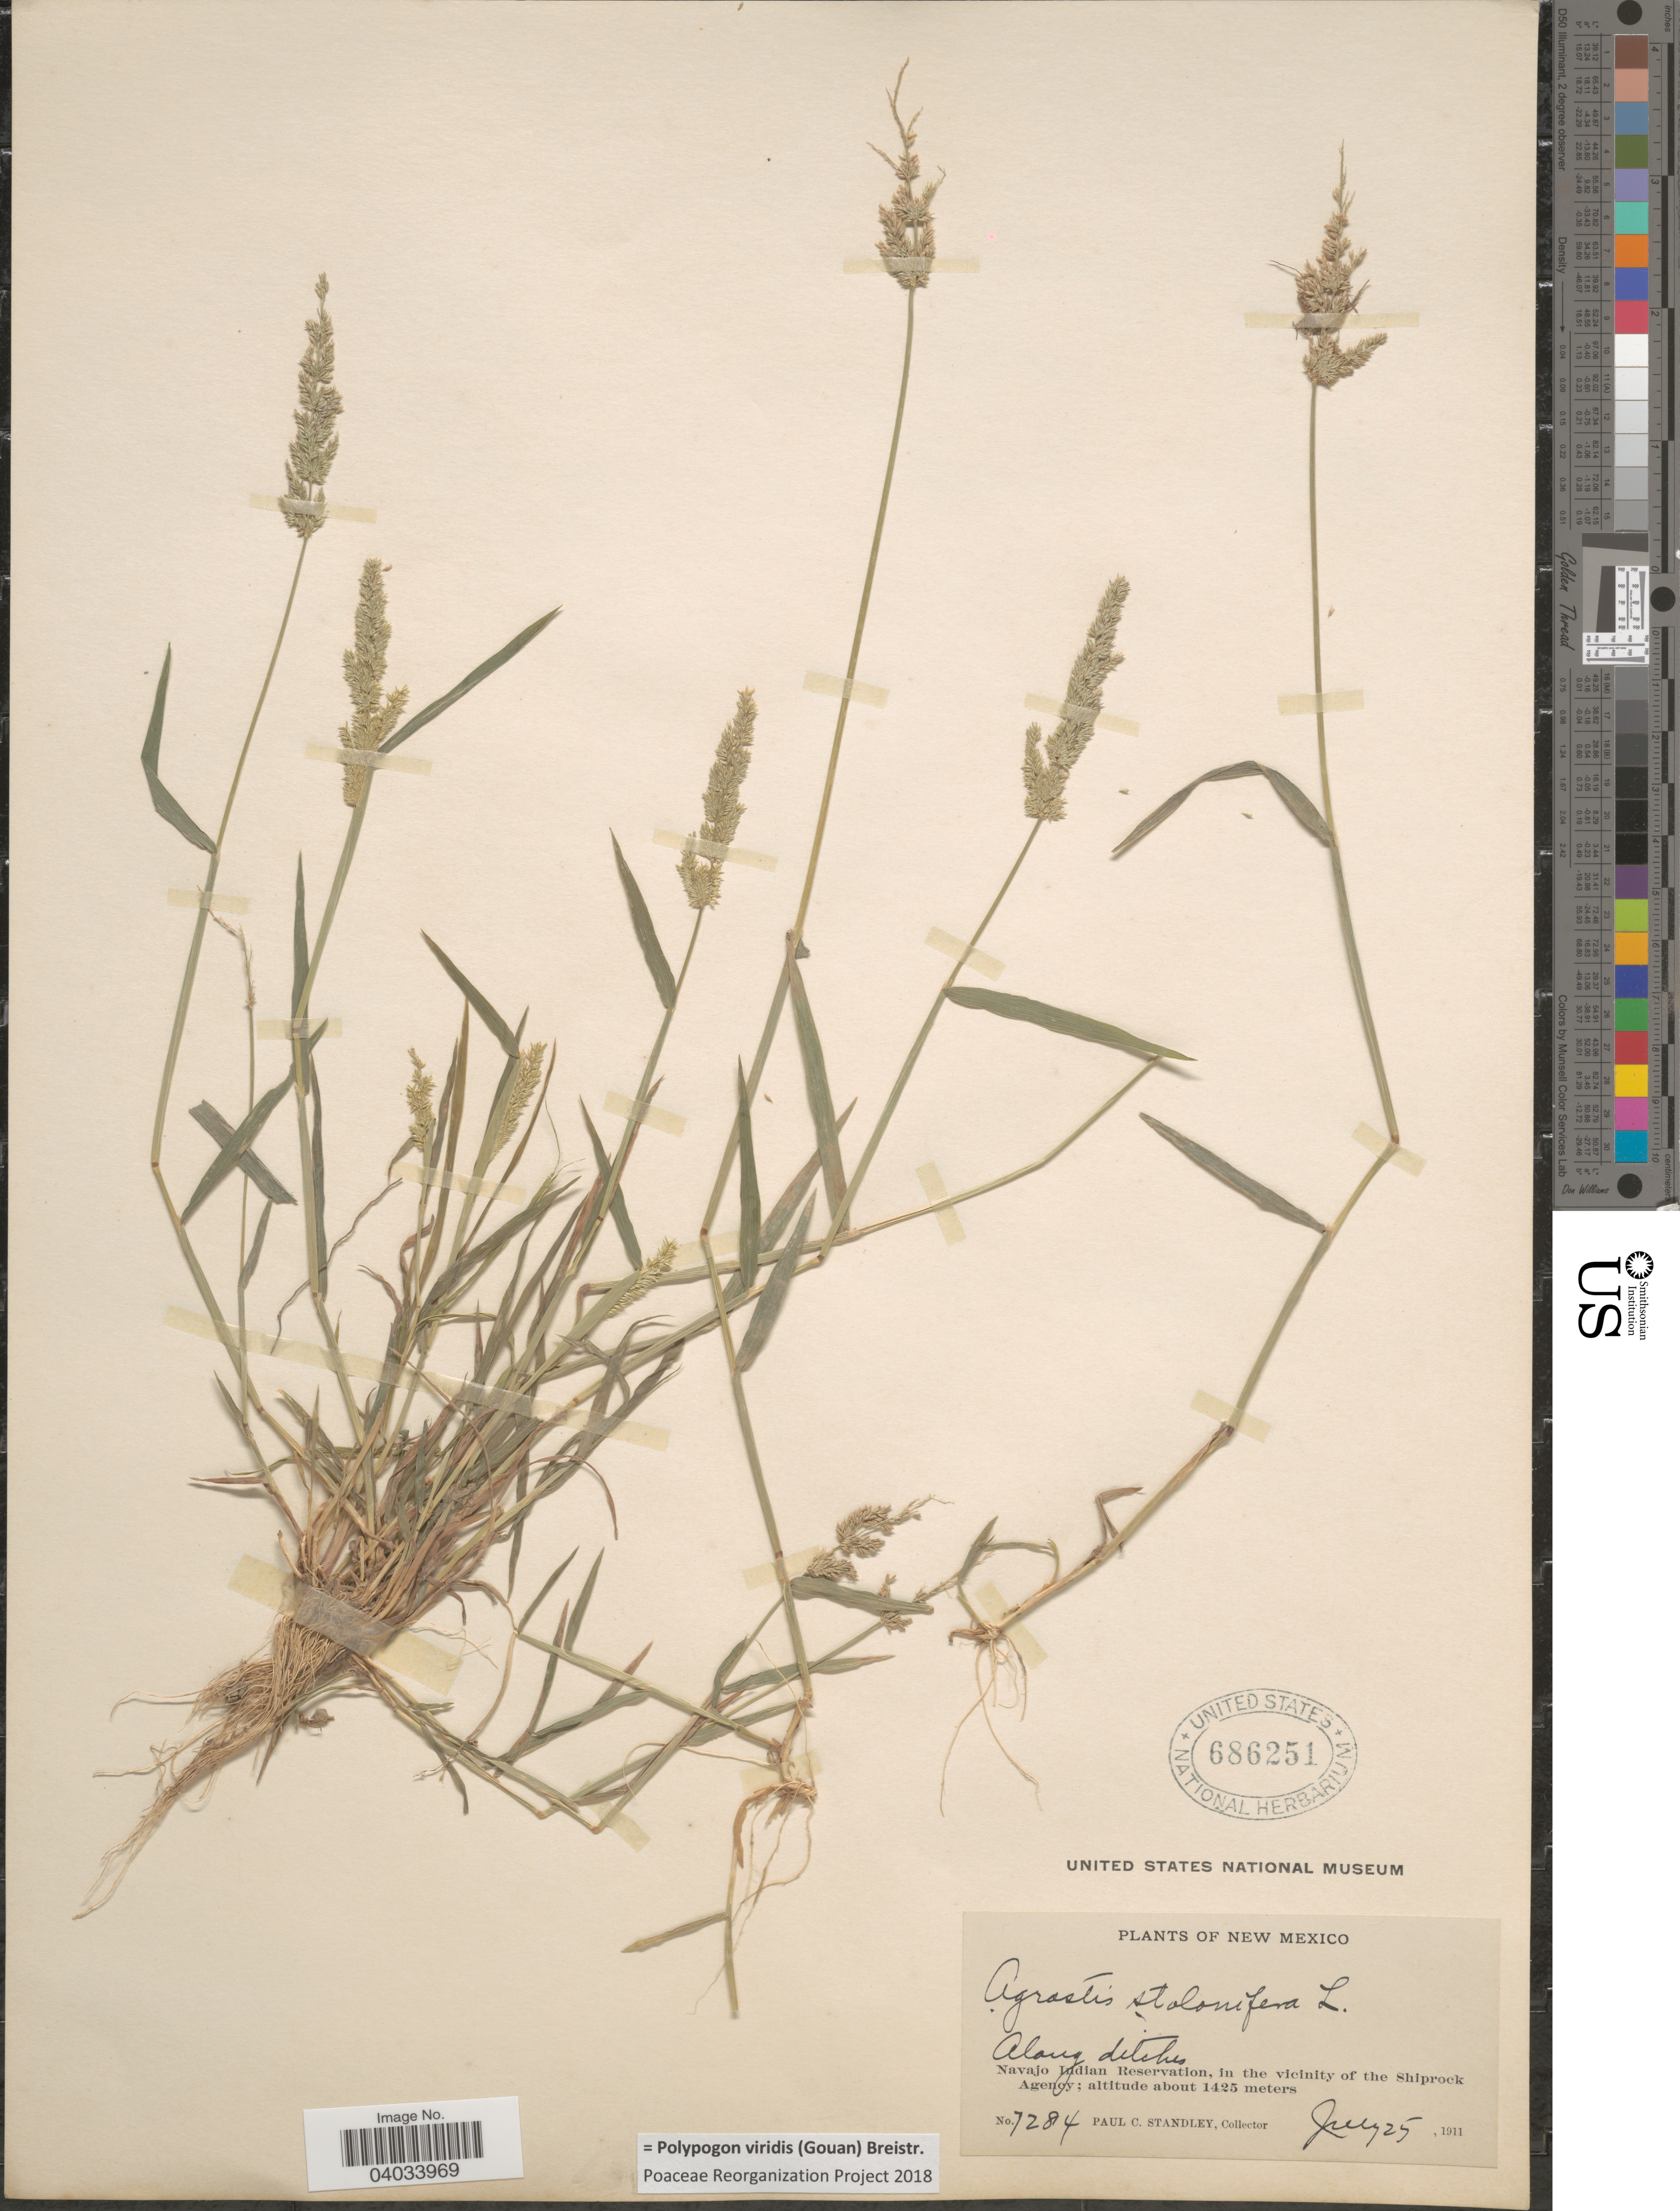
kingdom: Plantae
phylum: Tracheophyta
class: Liliopsida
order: Poales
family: Poaceae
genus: Polypogon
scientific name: Polypogon viridis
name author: (Gouan) Breistroffer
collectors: P. C. Standley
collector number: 7284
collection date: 1911-07-25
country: United States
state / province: New Mexico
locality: Navajo Indian Reservation, in the vicinity of the Shiprock Agency.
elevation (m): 1425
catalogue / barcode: US 686251